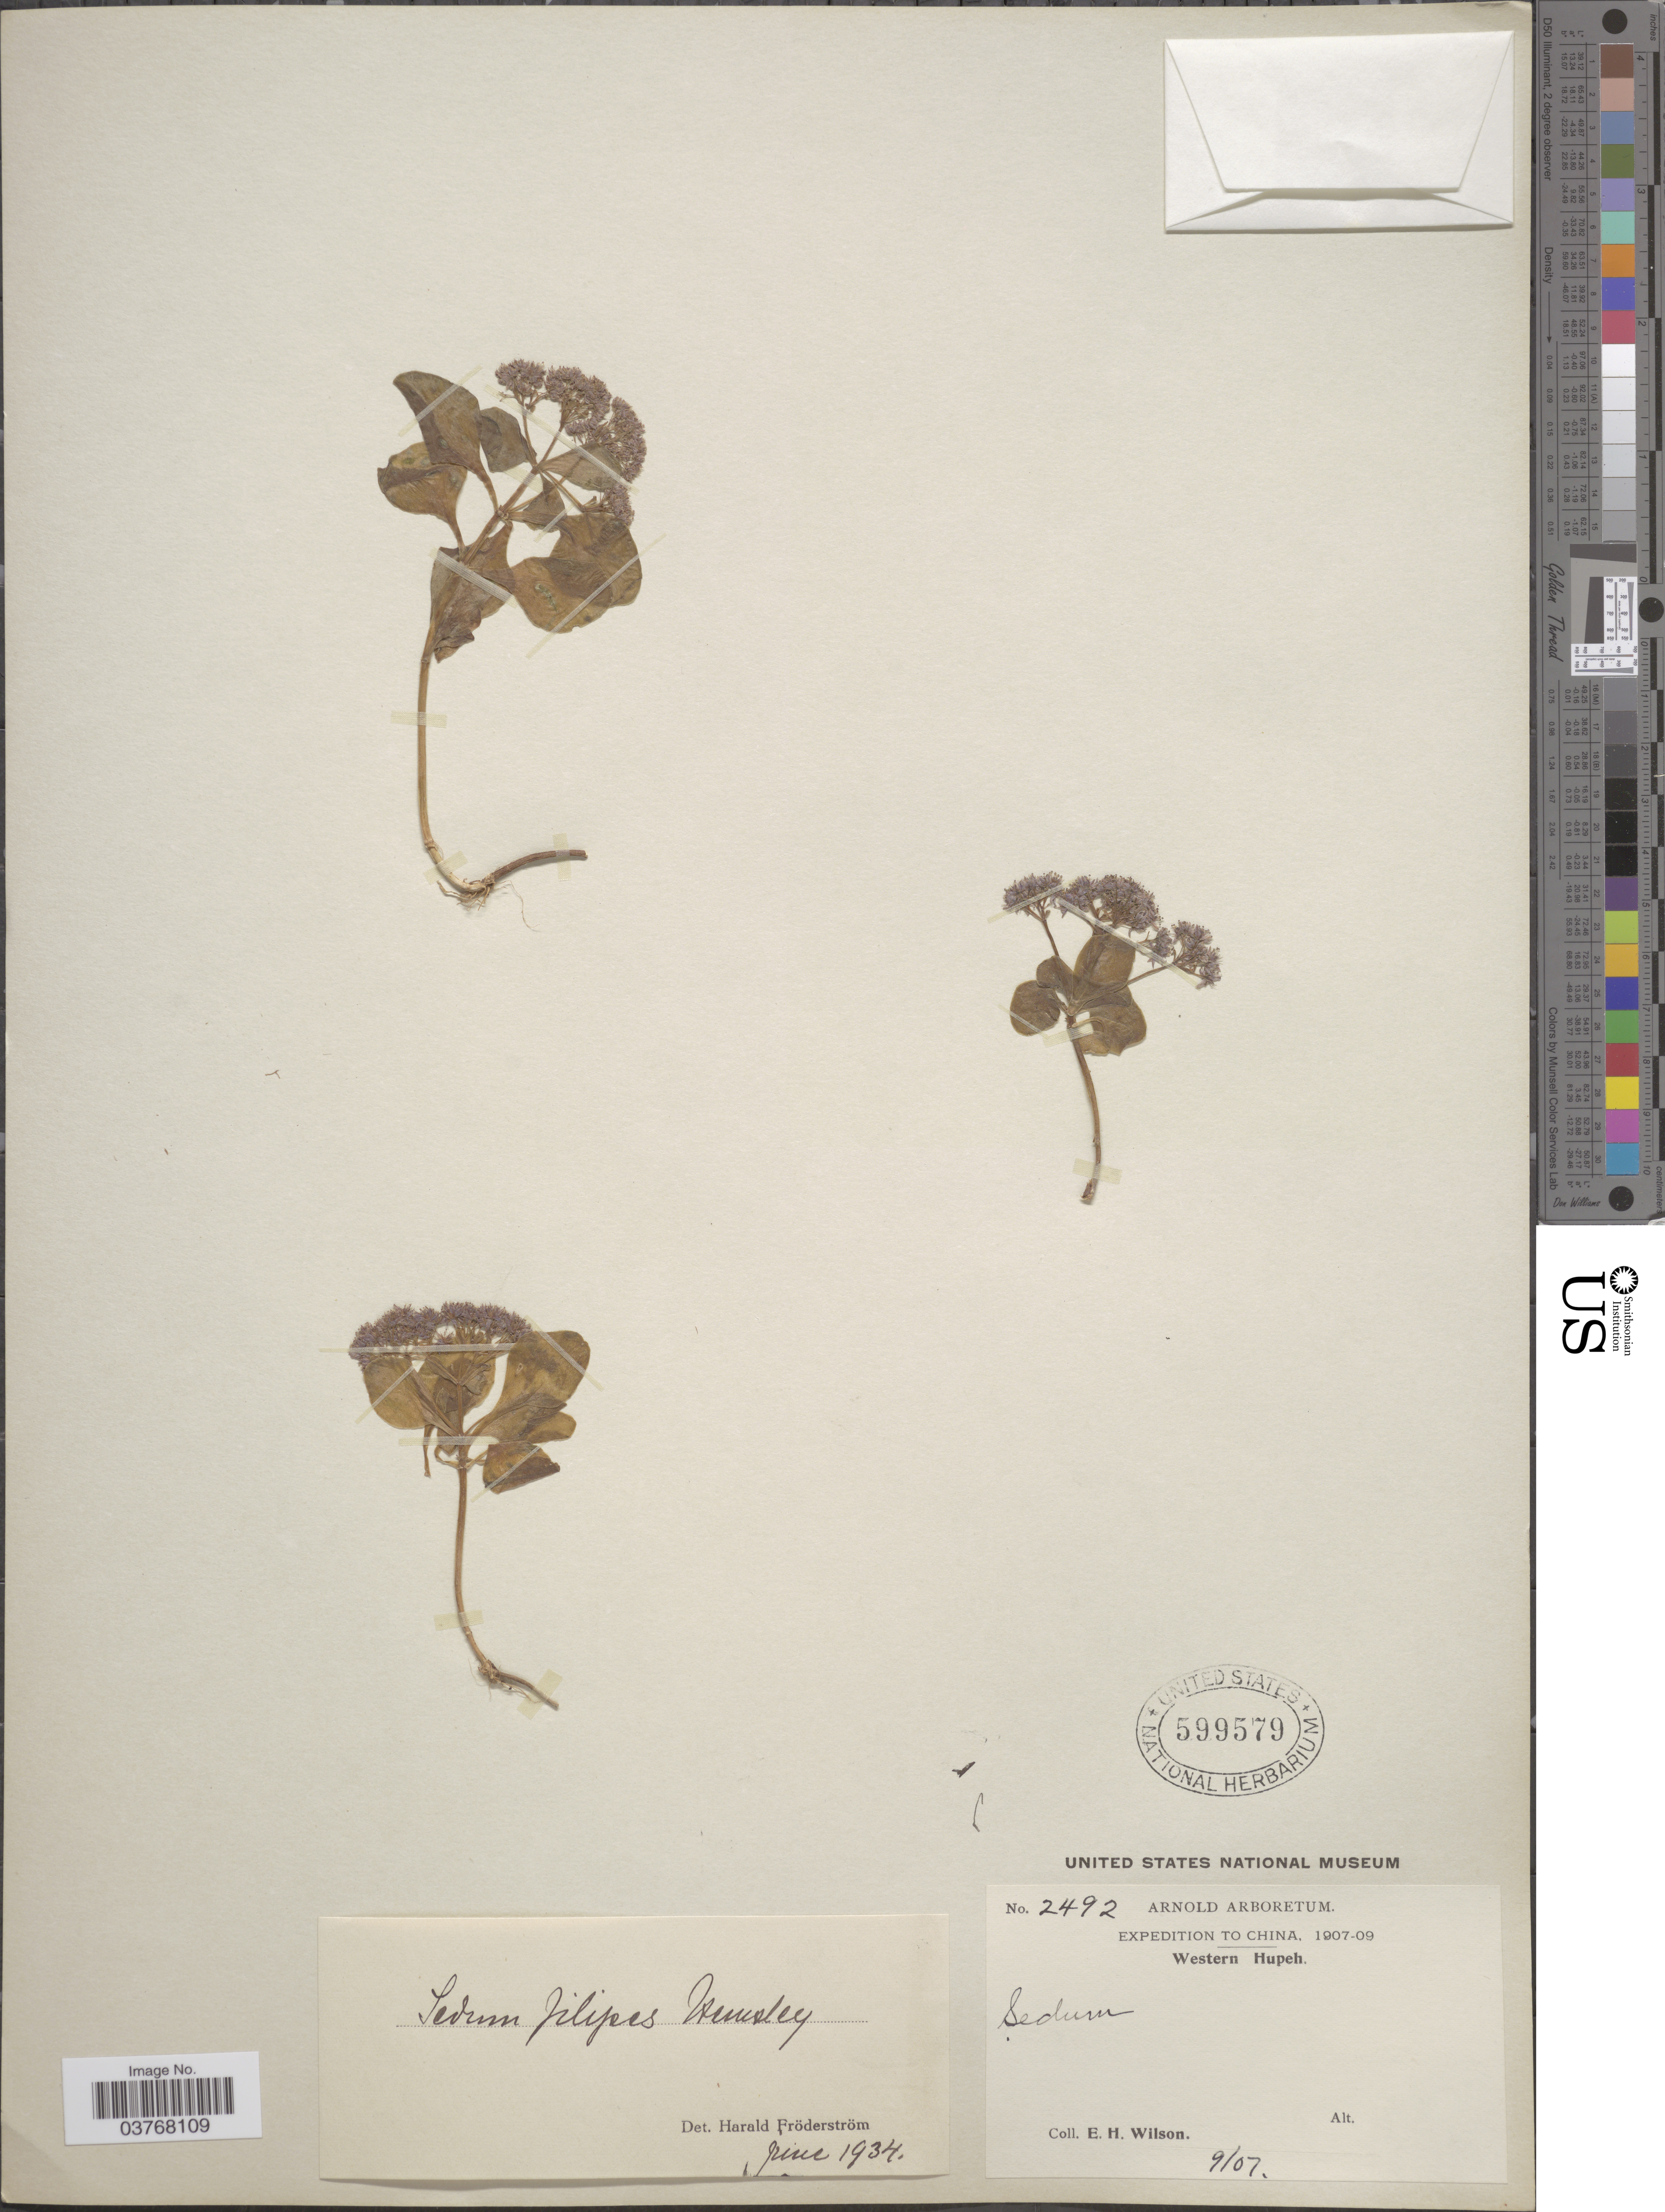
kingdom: Plantae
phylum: Tracheophyta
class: Magnoliopsida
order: Saxifragales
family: Crassulaceae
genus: Sedum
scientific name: Sedum filipes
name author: Hemsl.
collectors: E. Wilson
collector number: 2492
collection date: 1907-09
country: China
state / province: Hubei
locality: Western Hupeh.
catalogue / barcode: US 599579